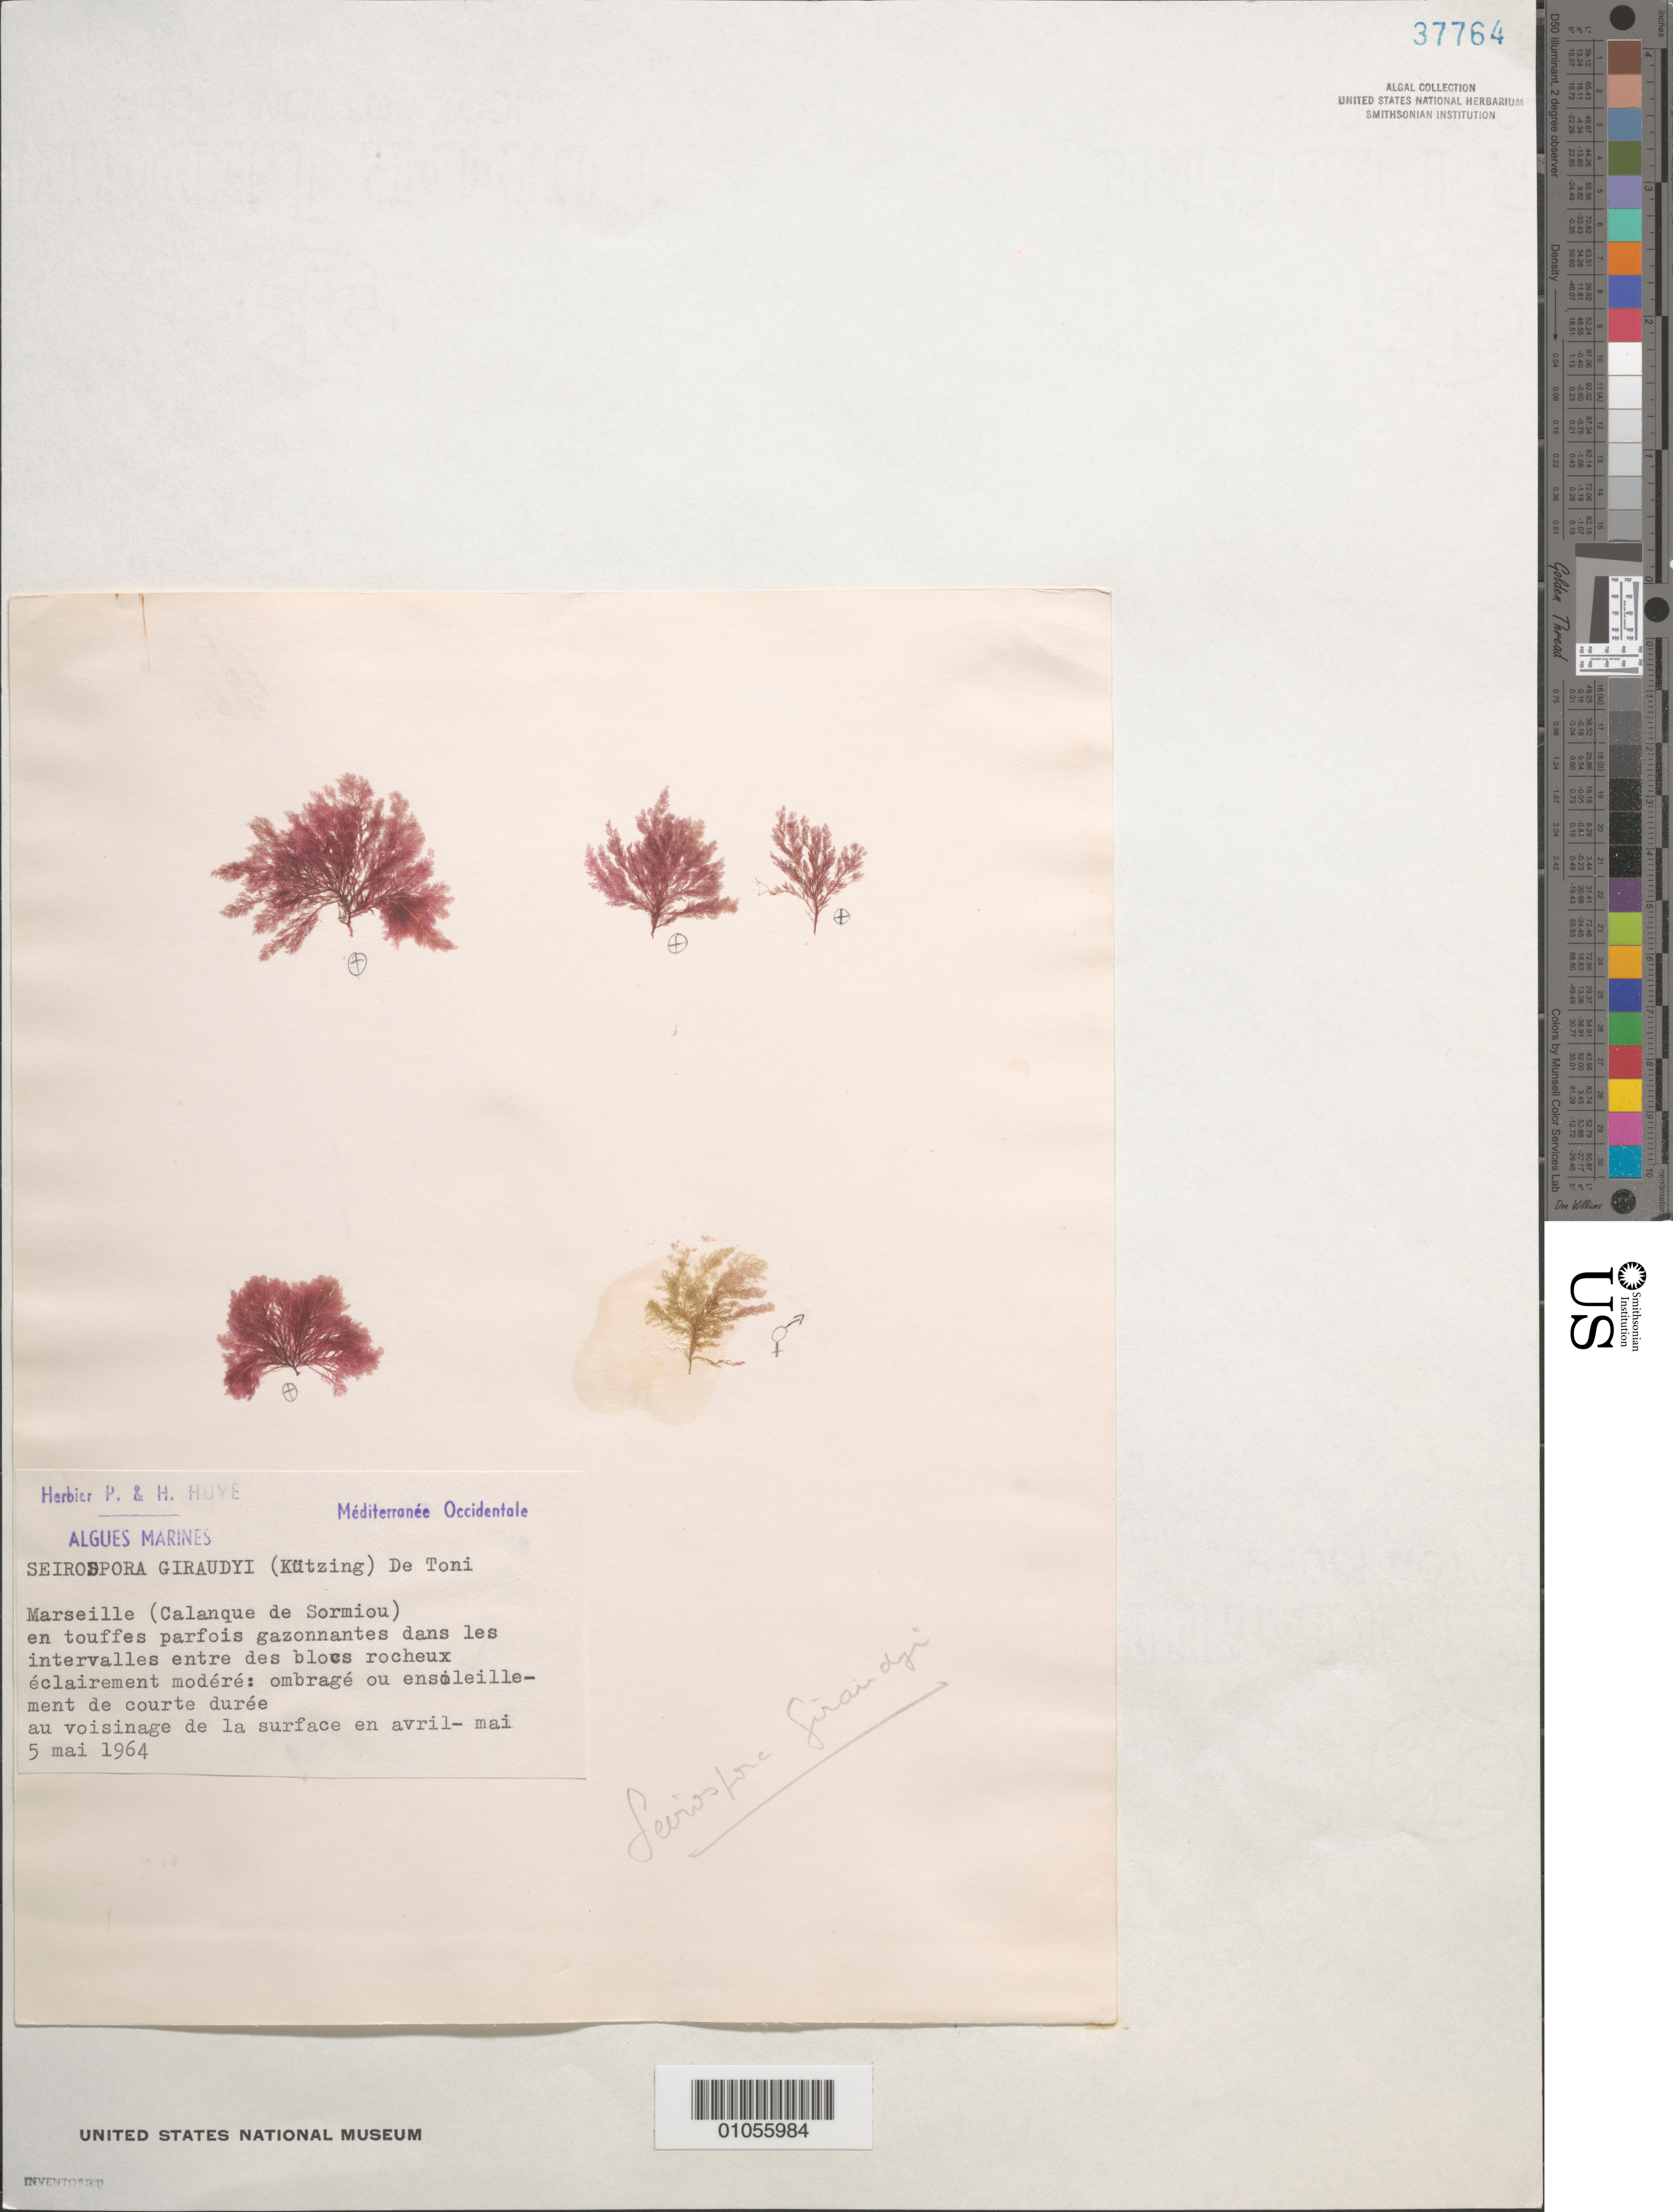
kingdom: Plantae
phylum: Rhodophyta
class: Florideophyceae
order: Ceramiales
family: Callithamniaceae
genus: Seirospora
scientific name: Seirospora giraudyi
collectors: P. Huve & H. Huve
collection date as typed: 05 May 1964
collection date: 1964-05-05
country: France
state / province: Provence-Alpes-Côte d'Azur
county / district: Bouches-du-Rhône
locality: Calanque de Sormiou, Marseille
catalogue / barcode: US 37764